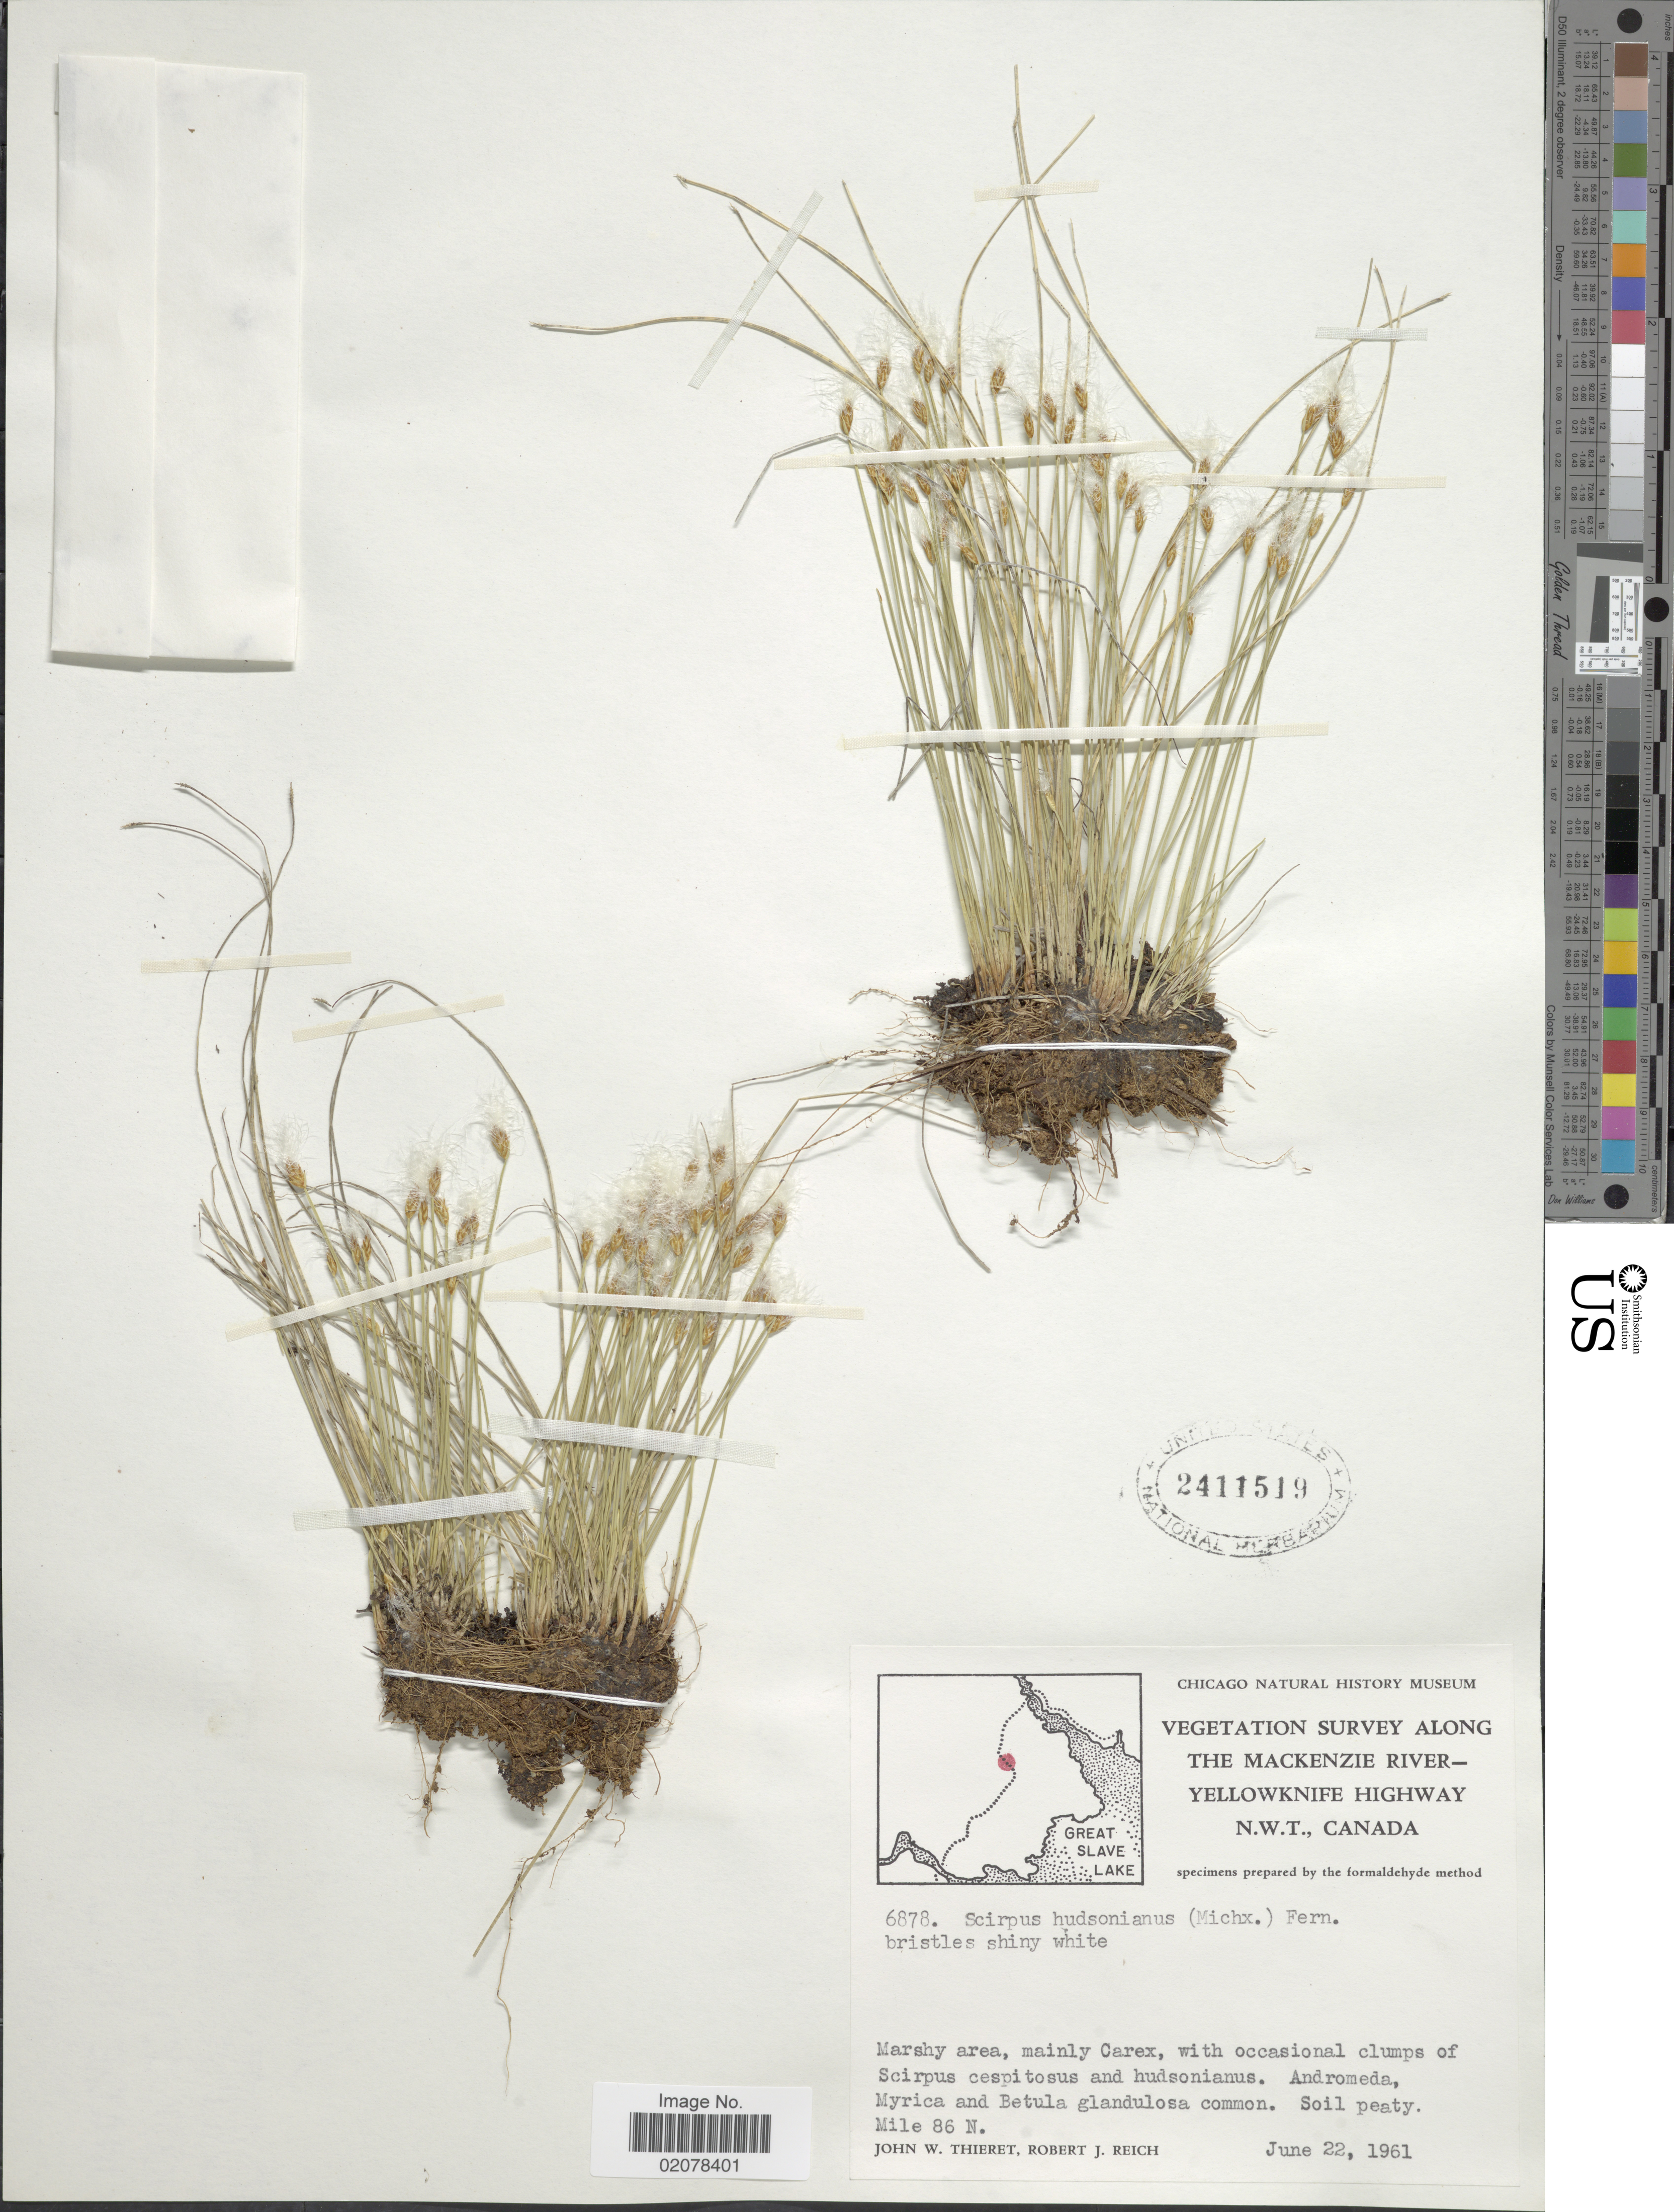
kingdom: Plantae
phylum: Tracheophyta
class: Liliopsida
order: Poales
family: Cyperaceae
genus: Trichophorum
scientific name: Trichophorum alpinum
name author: (L.) Pers.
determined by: Strong, M. T., (US), Smithsonian Institution - National Museum of Natural History (UNITED STATES)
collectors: J. W. Thieret & R. Reich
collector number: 6878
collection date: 1961-06-22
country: Canada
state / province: Northwest Territories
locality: Vegetation Survey along the Mackenzie River-Yelloknife Highway, marshy area, mainly Carex, Mile 86 N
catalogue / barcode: US 2411519